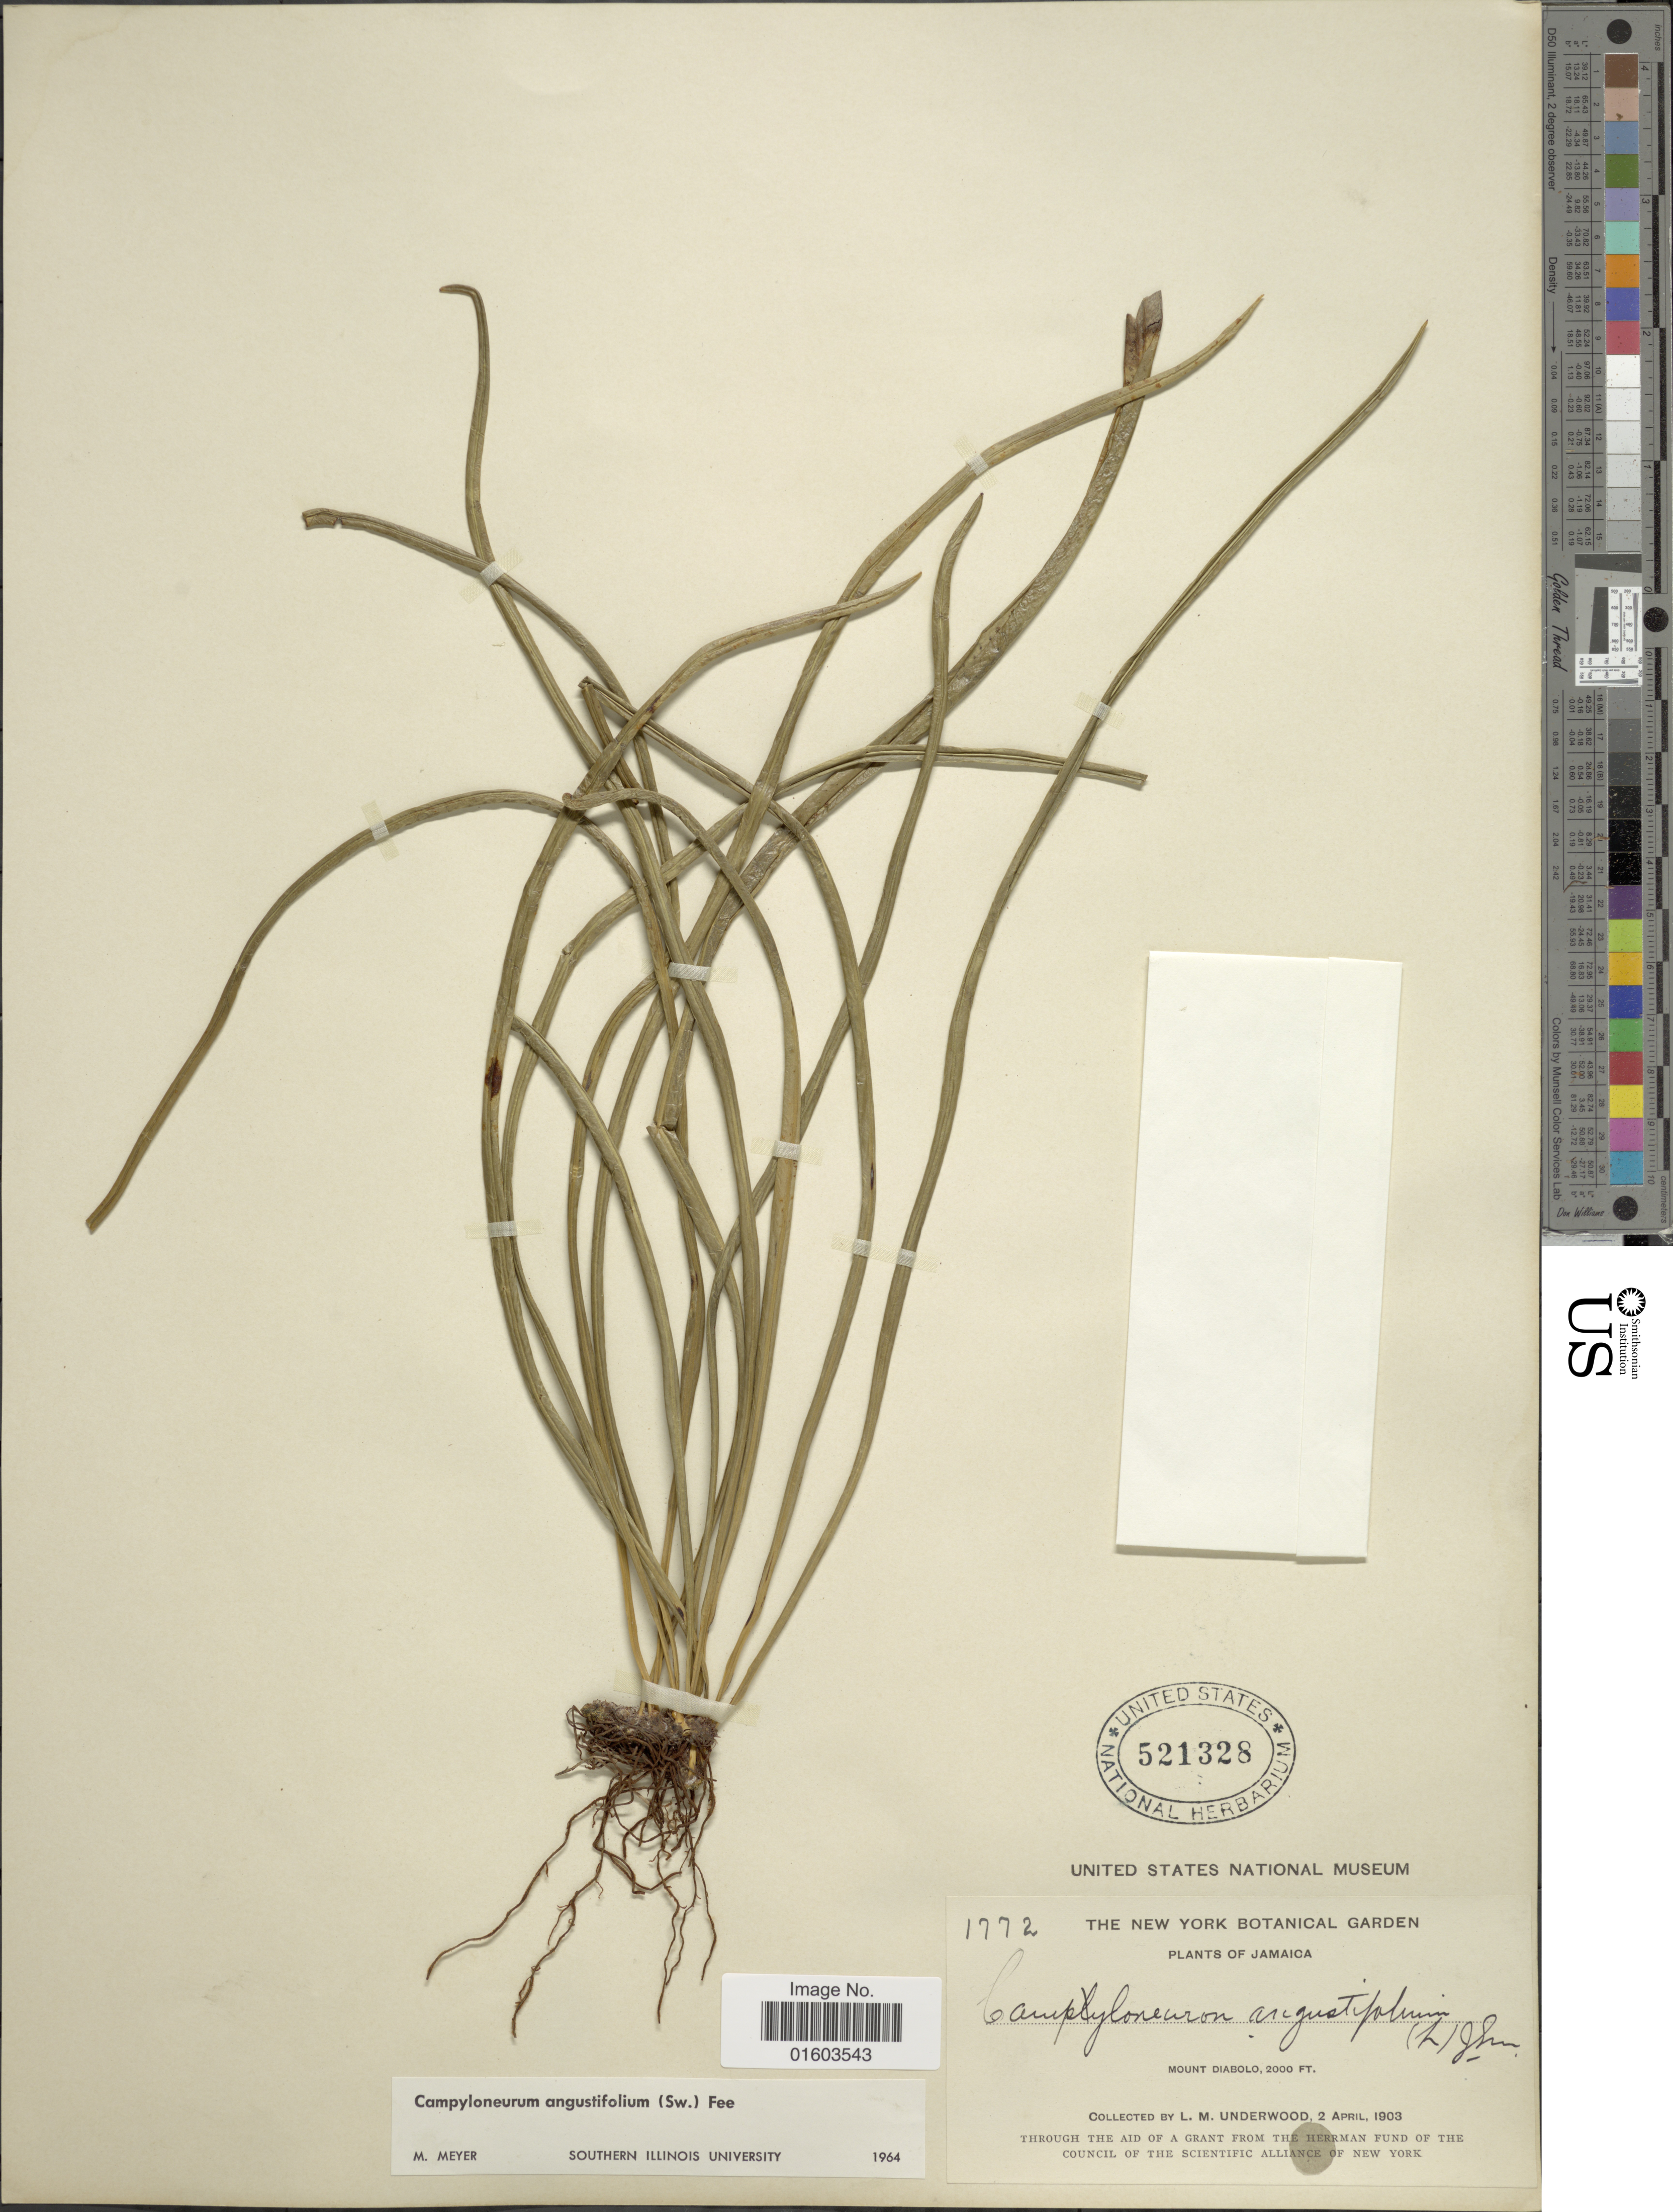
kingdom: Plantae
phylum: Tracheophyta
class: Polypodiopsida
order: Polypodiales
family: Polypodiaceae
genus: Campyloneurum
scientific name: Campyloneurum angustifolium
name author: (Sw.) Fée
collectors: L. M. Underwood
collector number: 1772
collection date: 1903-04-02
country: Jamaica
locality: Mount Diabolo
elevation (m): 610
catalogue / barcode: US 521328